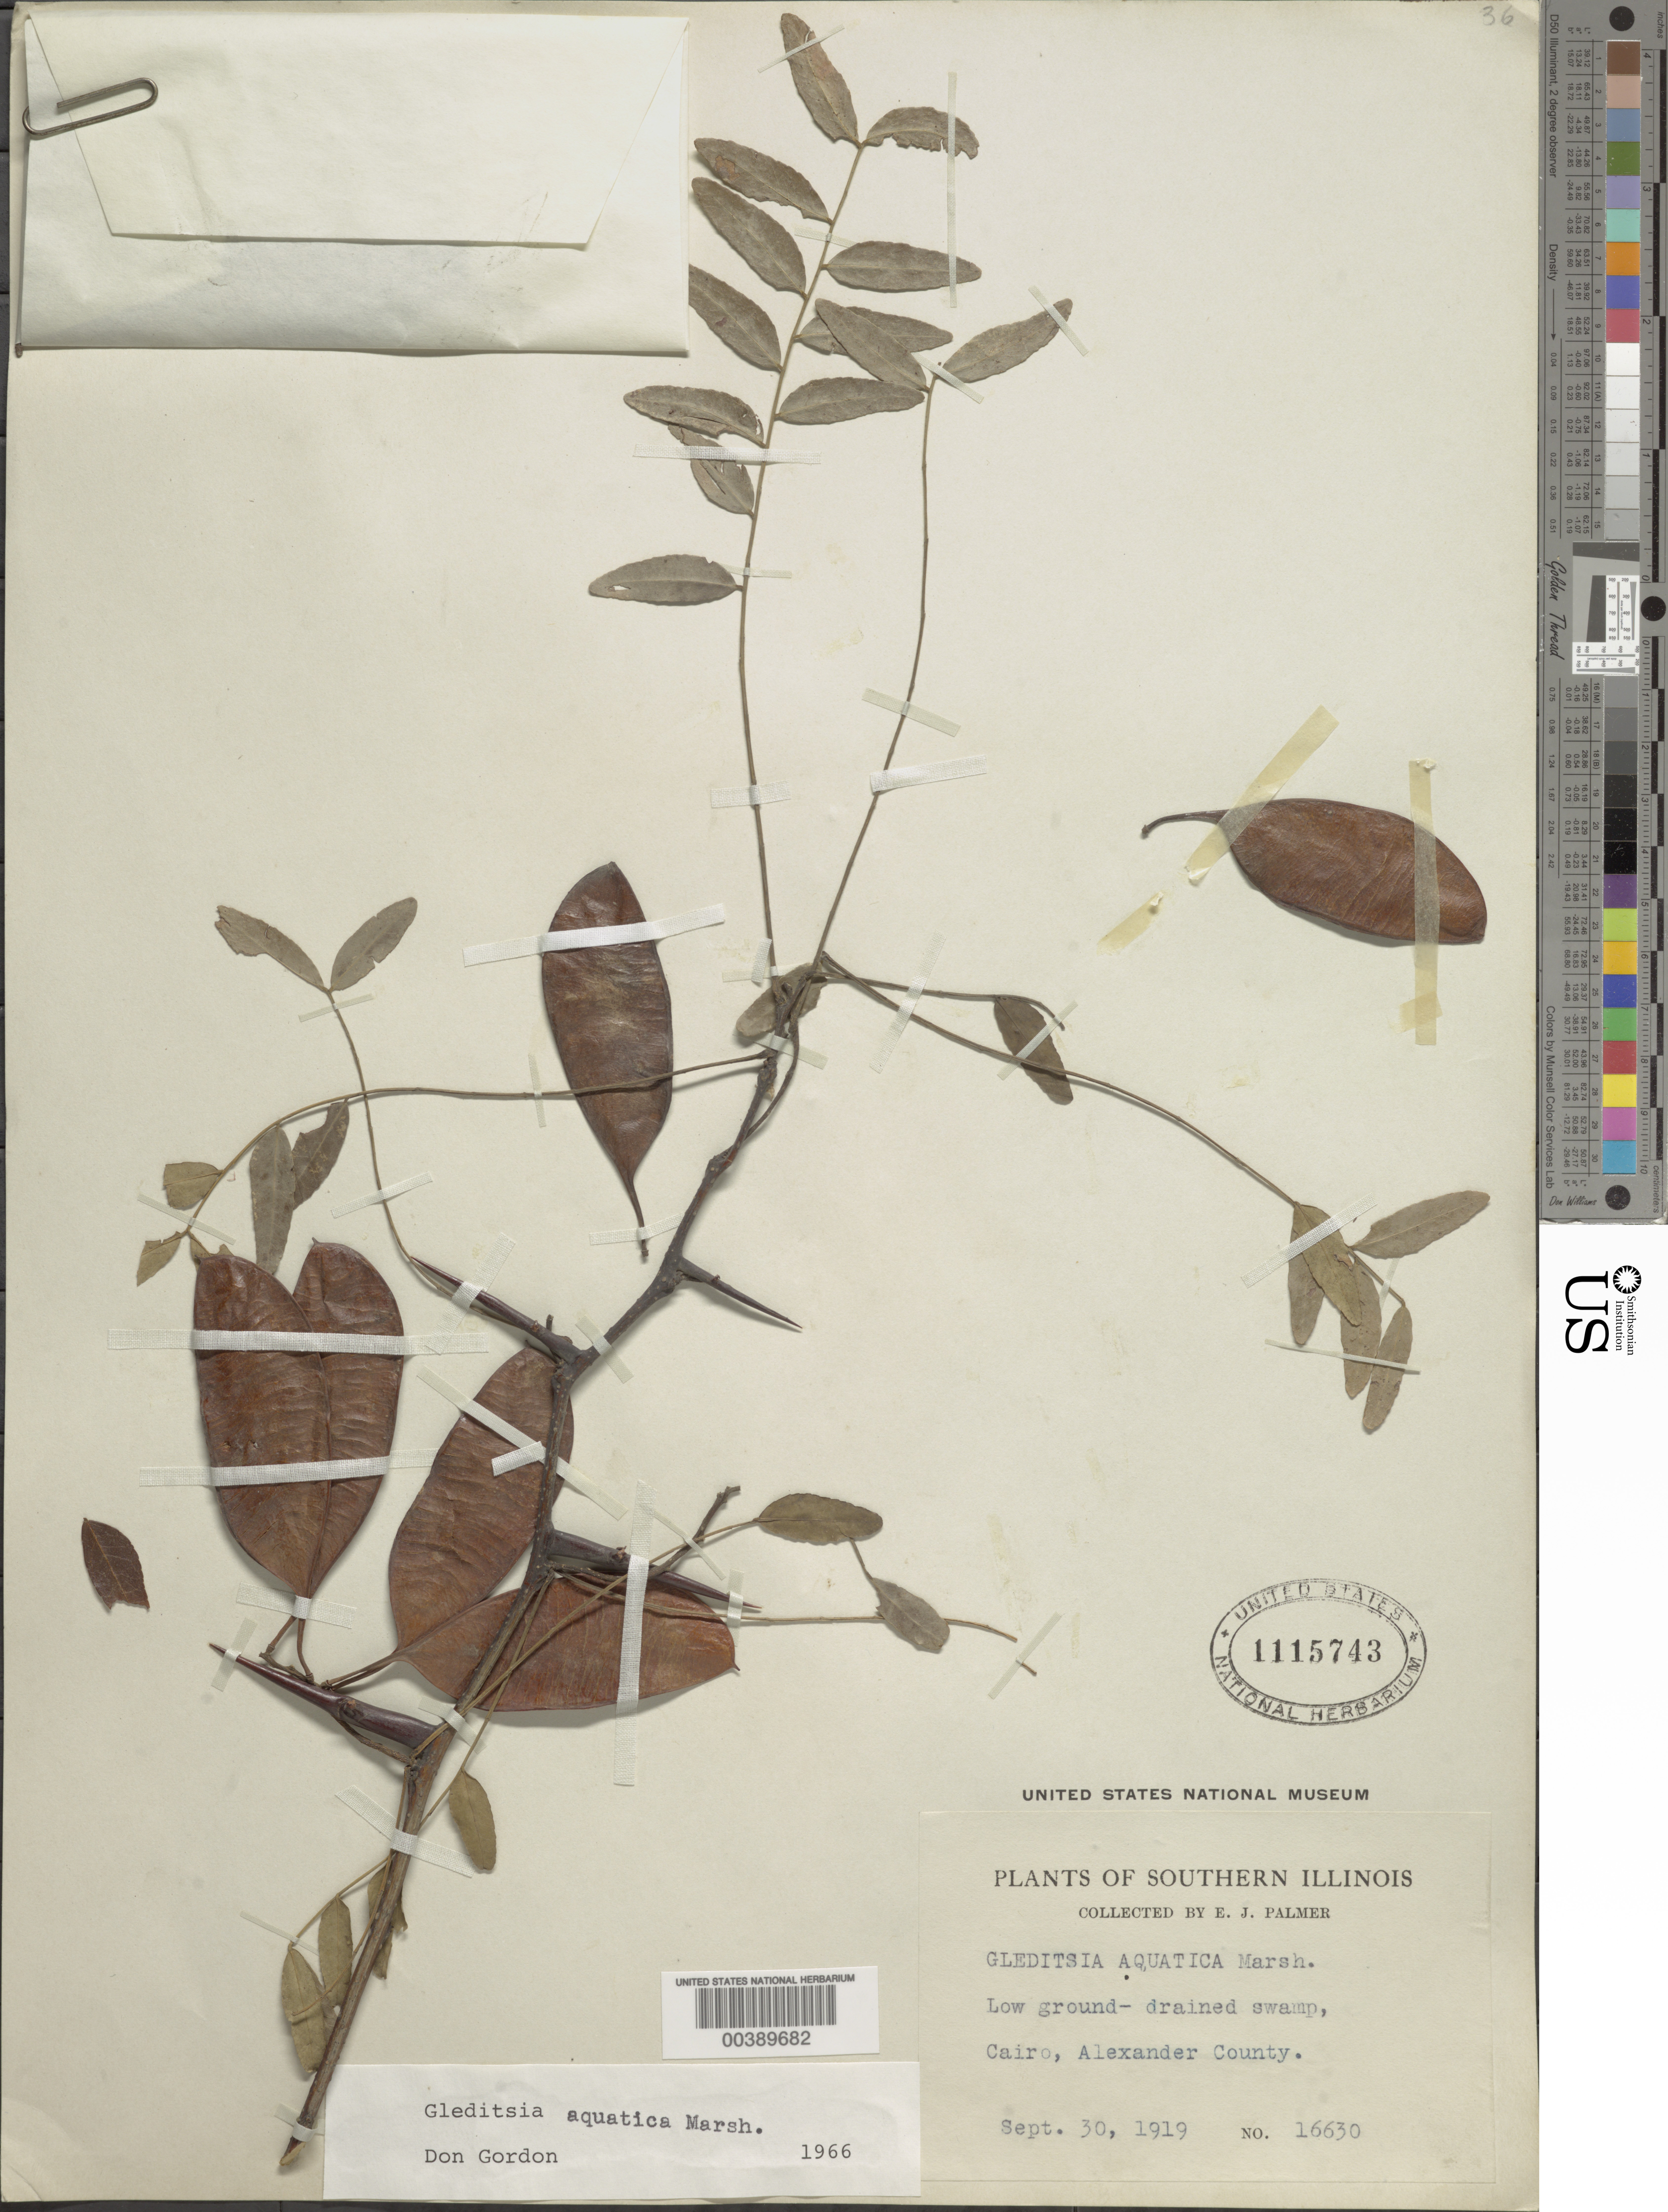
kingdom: Plantae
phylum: Tracheophyta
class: Magnoliopsida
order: Fabales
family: Fabaceae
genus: Gleditsia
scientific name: Gleditsia aquatica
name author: Marshall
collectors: E. J. Palmer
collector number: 16630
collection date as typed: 30 Sep 1919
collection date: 1919-09-30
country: United States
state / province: Illinois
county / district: Alexander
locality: Cairo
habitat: Drained swamp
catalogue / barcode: US 1115743